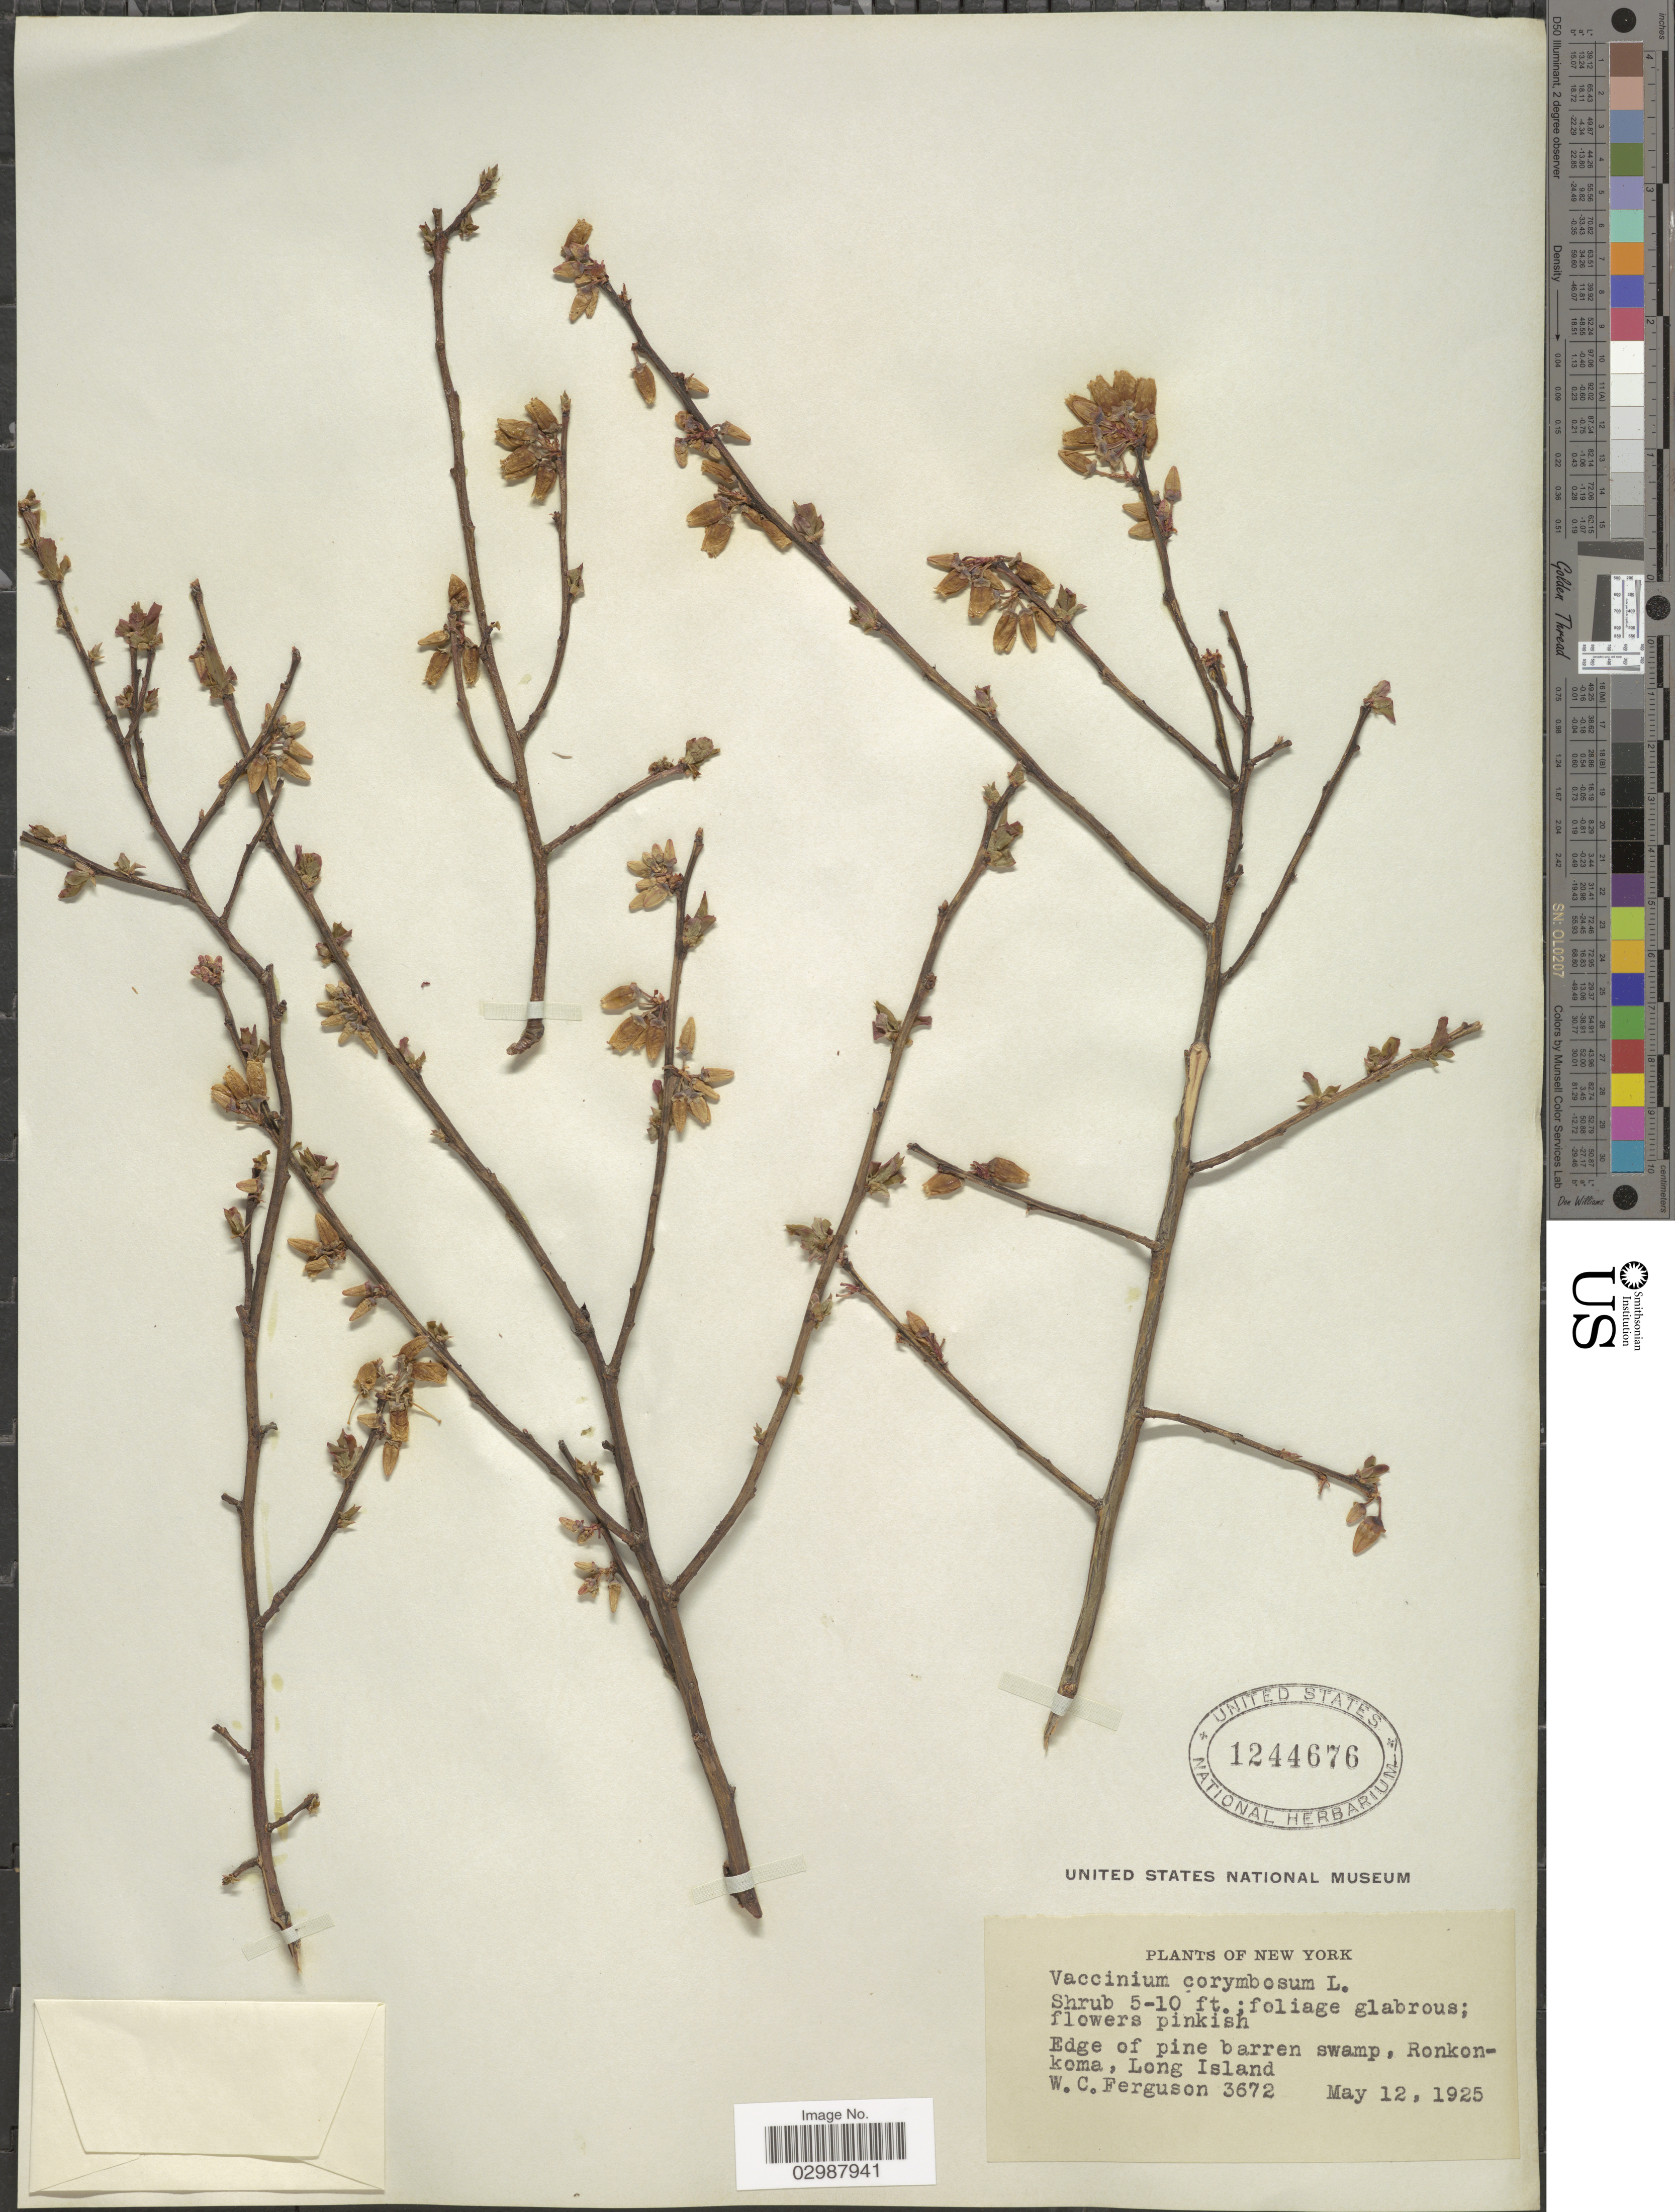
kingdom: Plantae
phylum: Tracheophyta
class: Magnoliopsida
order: Ericales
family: Ericaceae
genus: Vaccinium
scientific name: Vaccinium corymbosum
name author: L.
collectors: W. Ferguson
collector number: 3672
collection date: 1925-05-12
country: United States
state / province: New York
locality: Edge of pine barren swamp, Ronkonkoma, Long Island.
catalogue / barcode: US 1244676